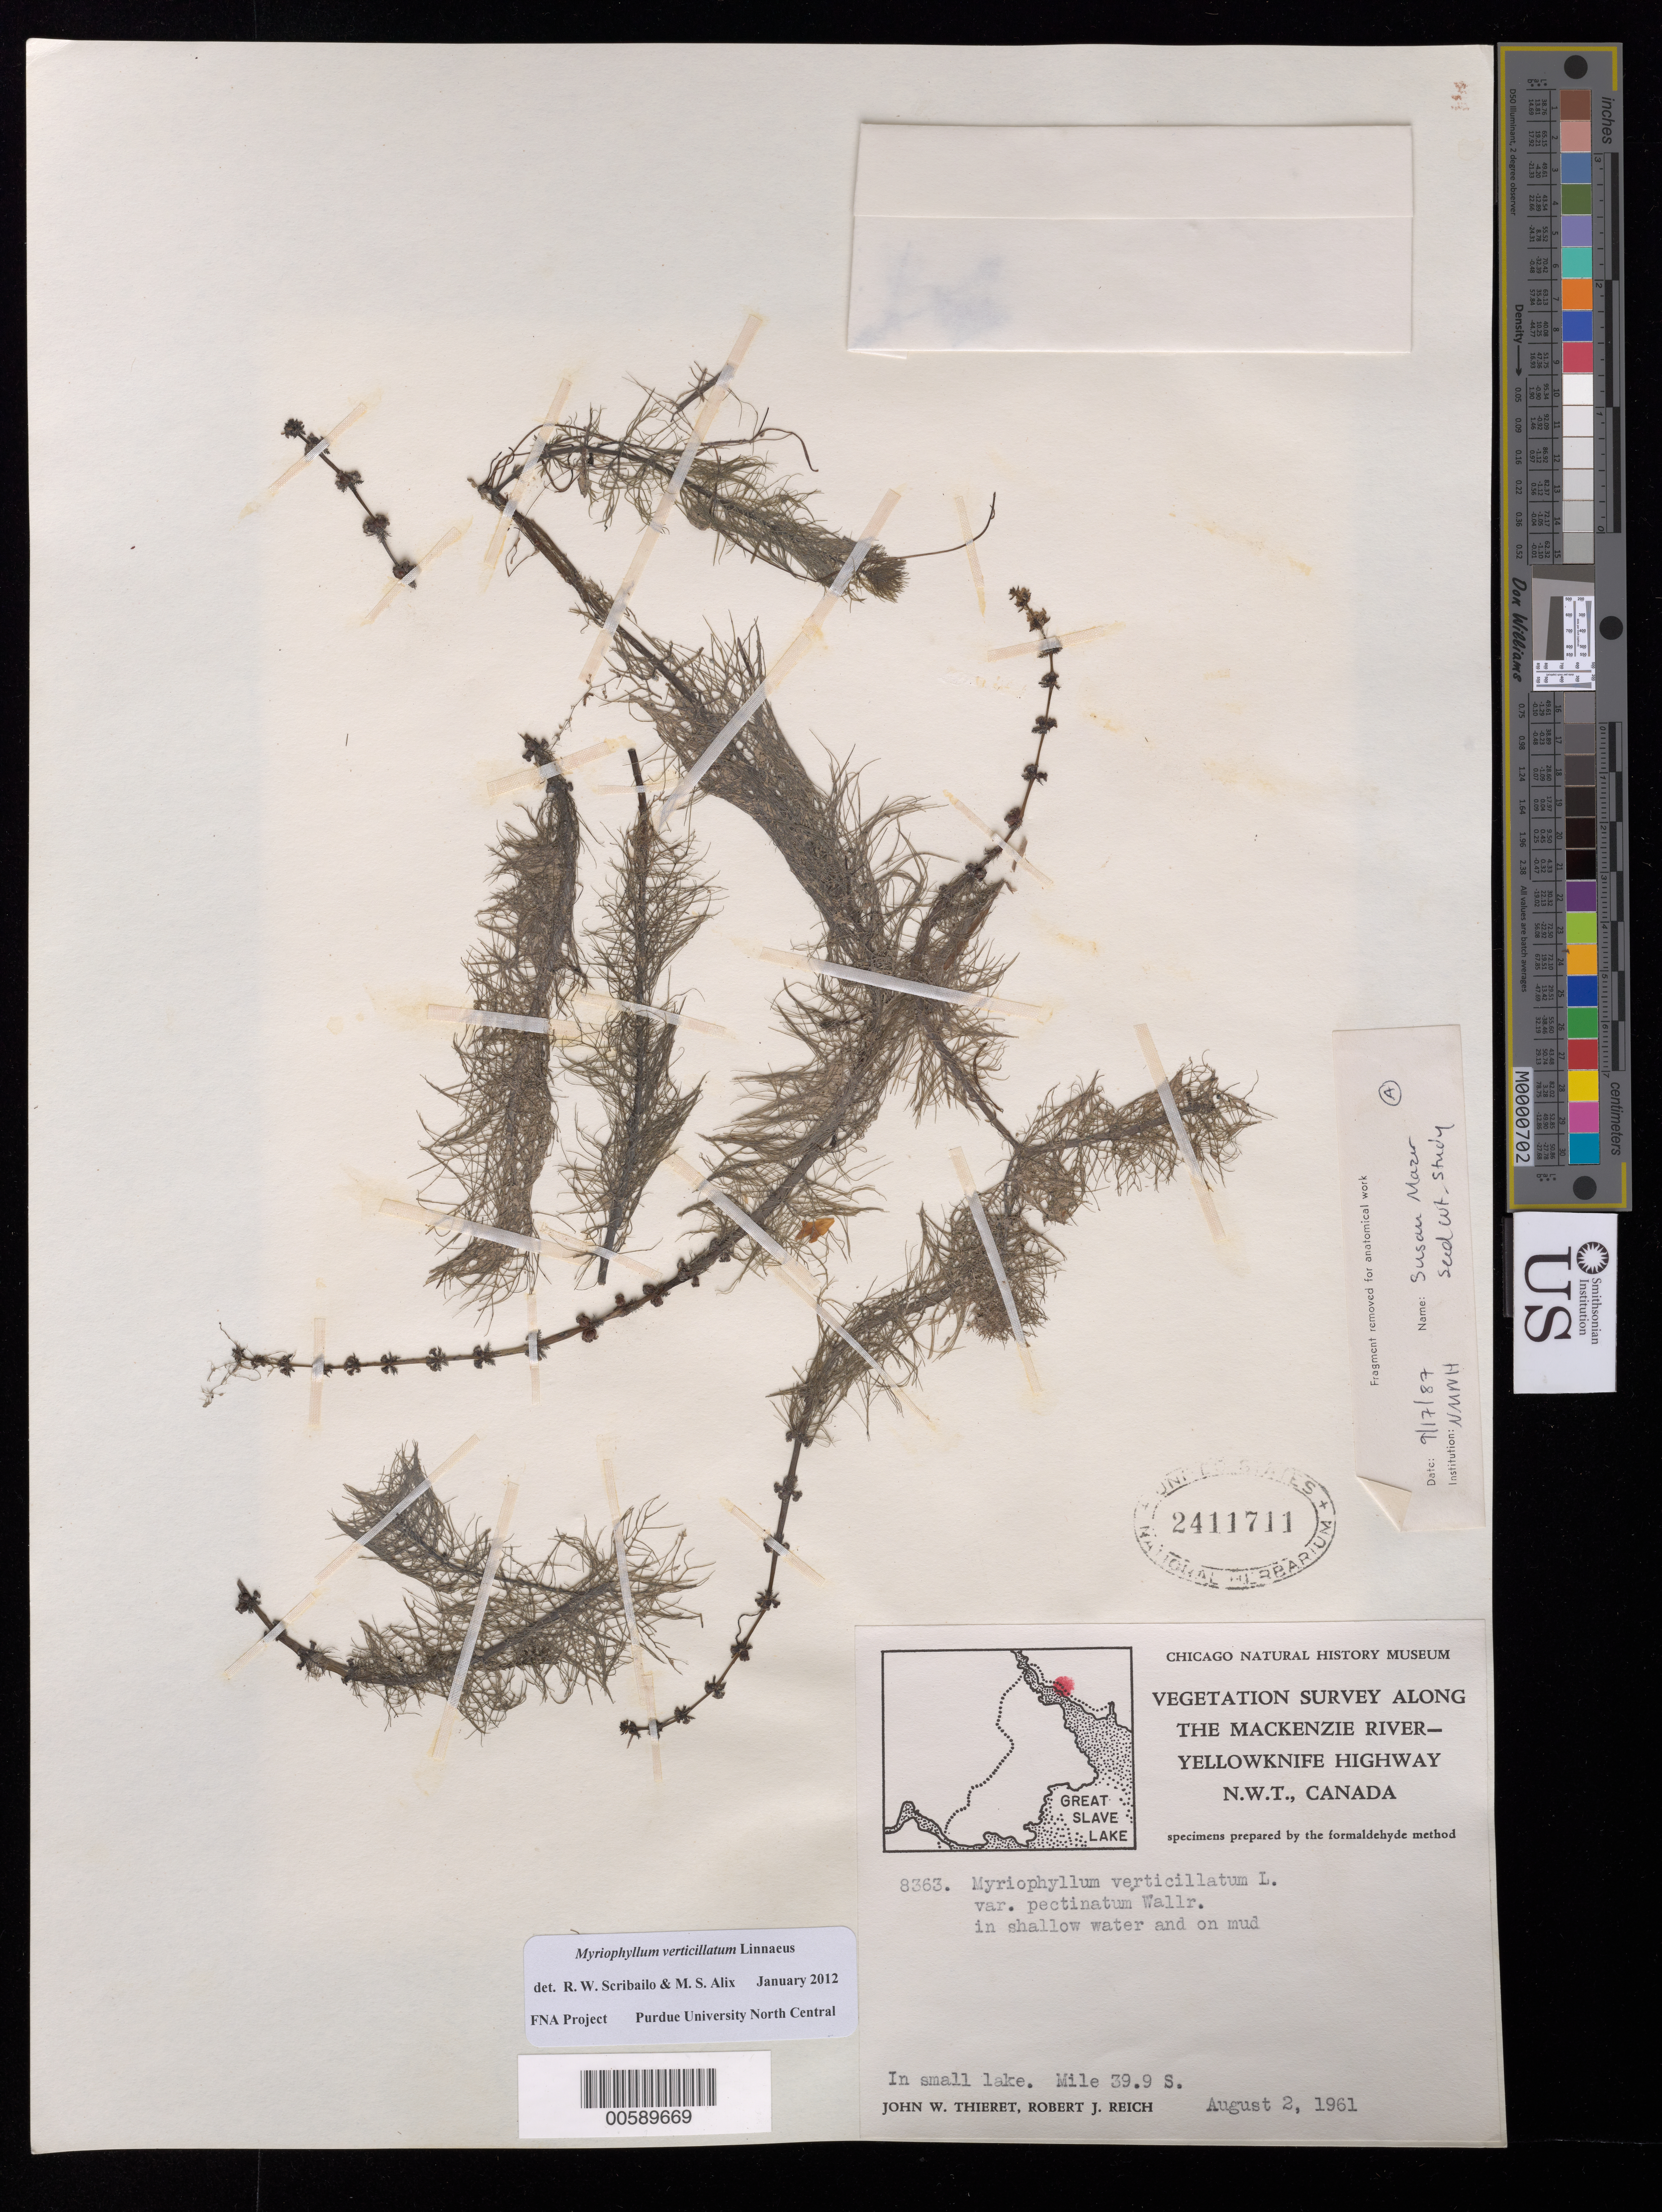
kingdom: Plantae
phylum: Tracheophyta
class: Magnoliopsida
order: Saxifragales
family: Haloragaceae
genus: Myriophyllum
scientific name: Myriophyllum verticillatum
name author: L.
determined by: Scribailo, R. W.; Alix, M. S.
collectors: J. W. Thieret & R. Reich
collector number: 8363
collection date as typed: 02 Aug 1961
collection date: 1961-08-02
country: Canada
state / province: Northwest Territories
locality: Mackenzie River, Yellowknife Highway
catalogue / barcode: US 2411711